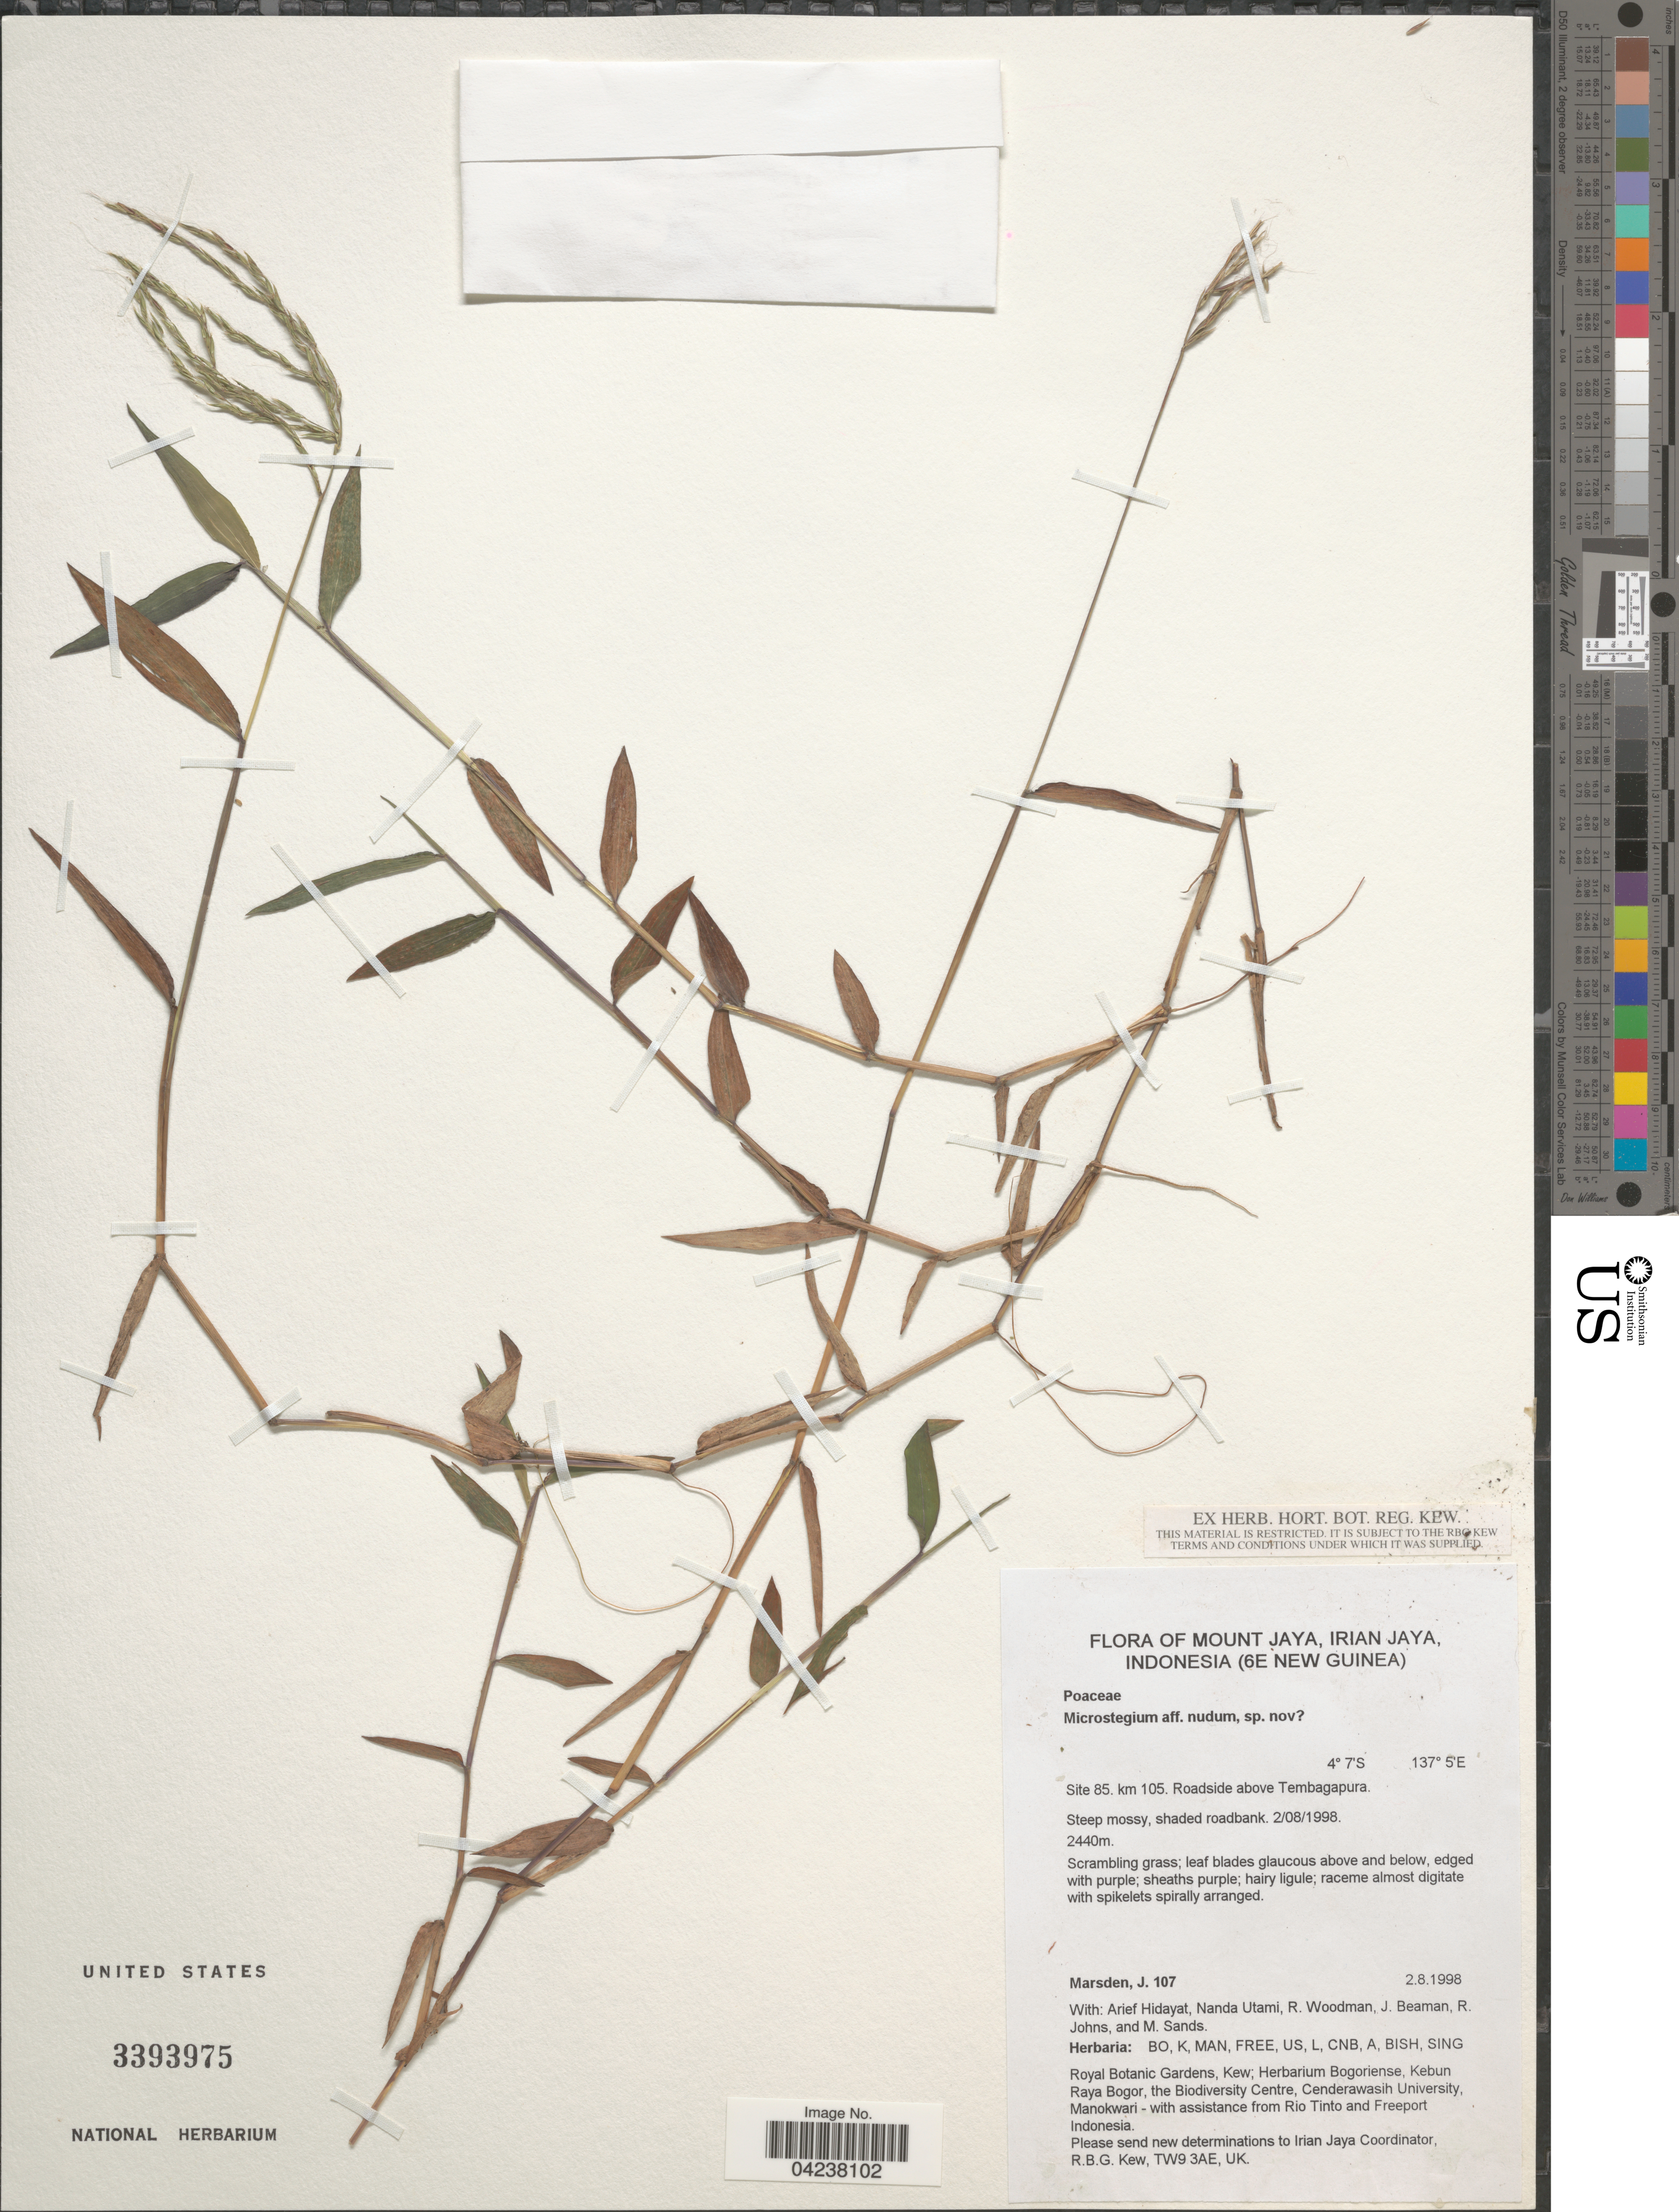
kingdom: Plantae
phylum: Tracheophyta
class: Liliopsida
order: Poales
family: Poaceae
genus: Microstegium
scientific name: Microstegium nudum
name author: (Trin.) A. Camus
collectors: J. Marsden, A. Hidayat, N. Utami & R. Woodman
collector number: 107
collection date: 1998-08-02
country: Indonesia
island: New Guinea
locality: Mount Jaya, Irian Jaya (6E New Guinea). Site 85. km 105. Roadside above Tembagapura.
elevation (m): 2440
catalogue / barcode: US 3393975